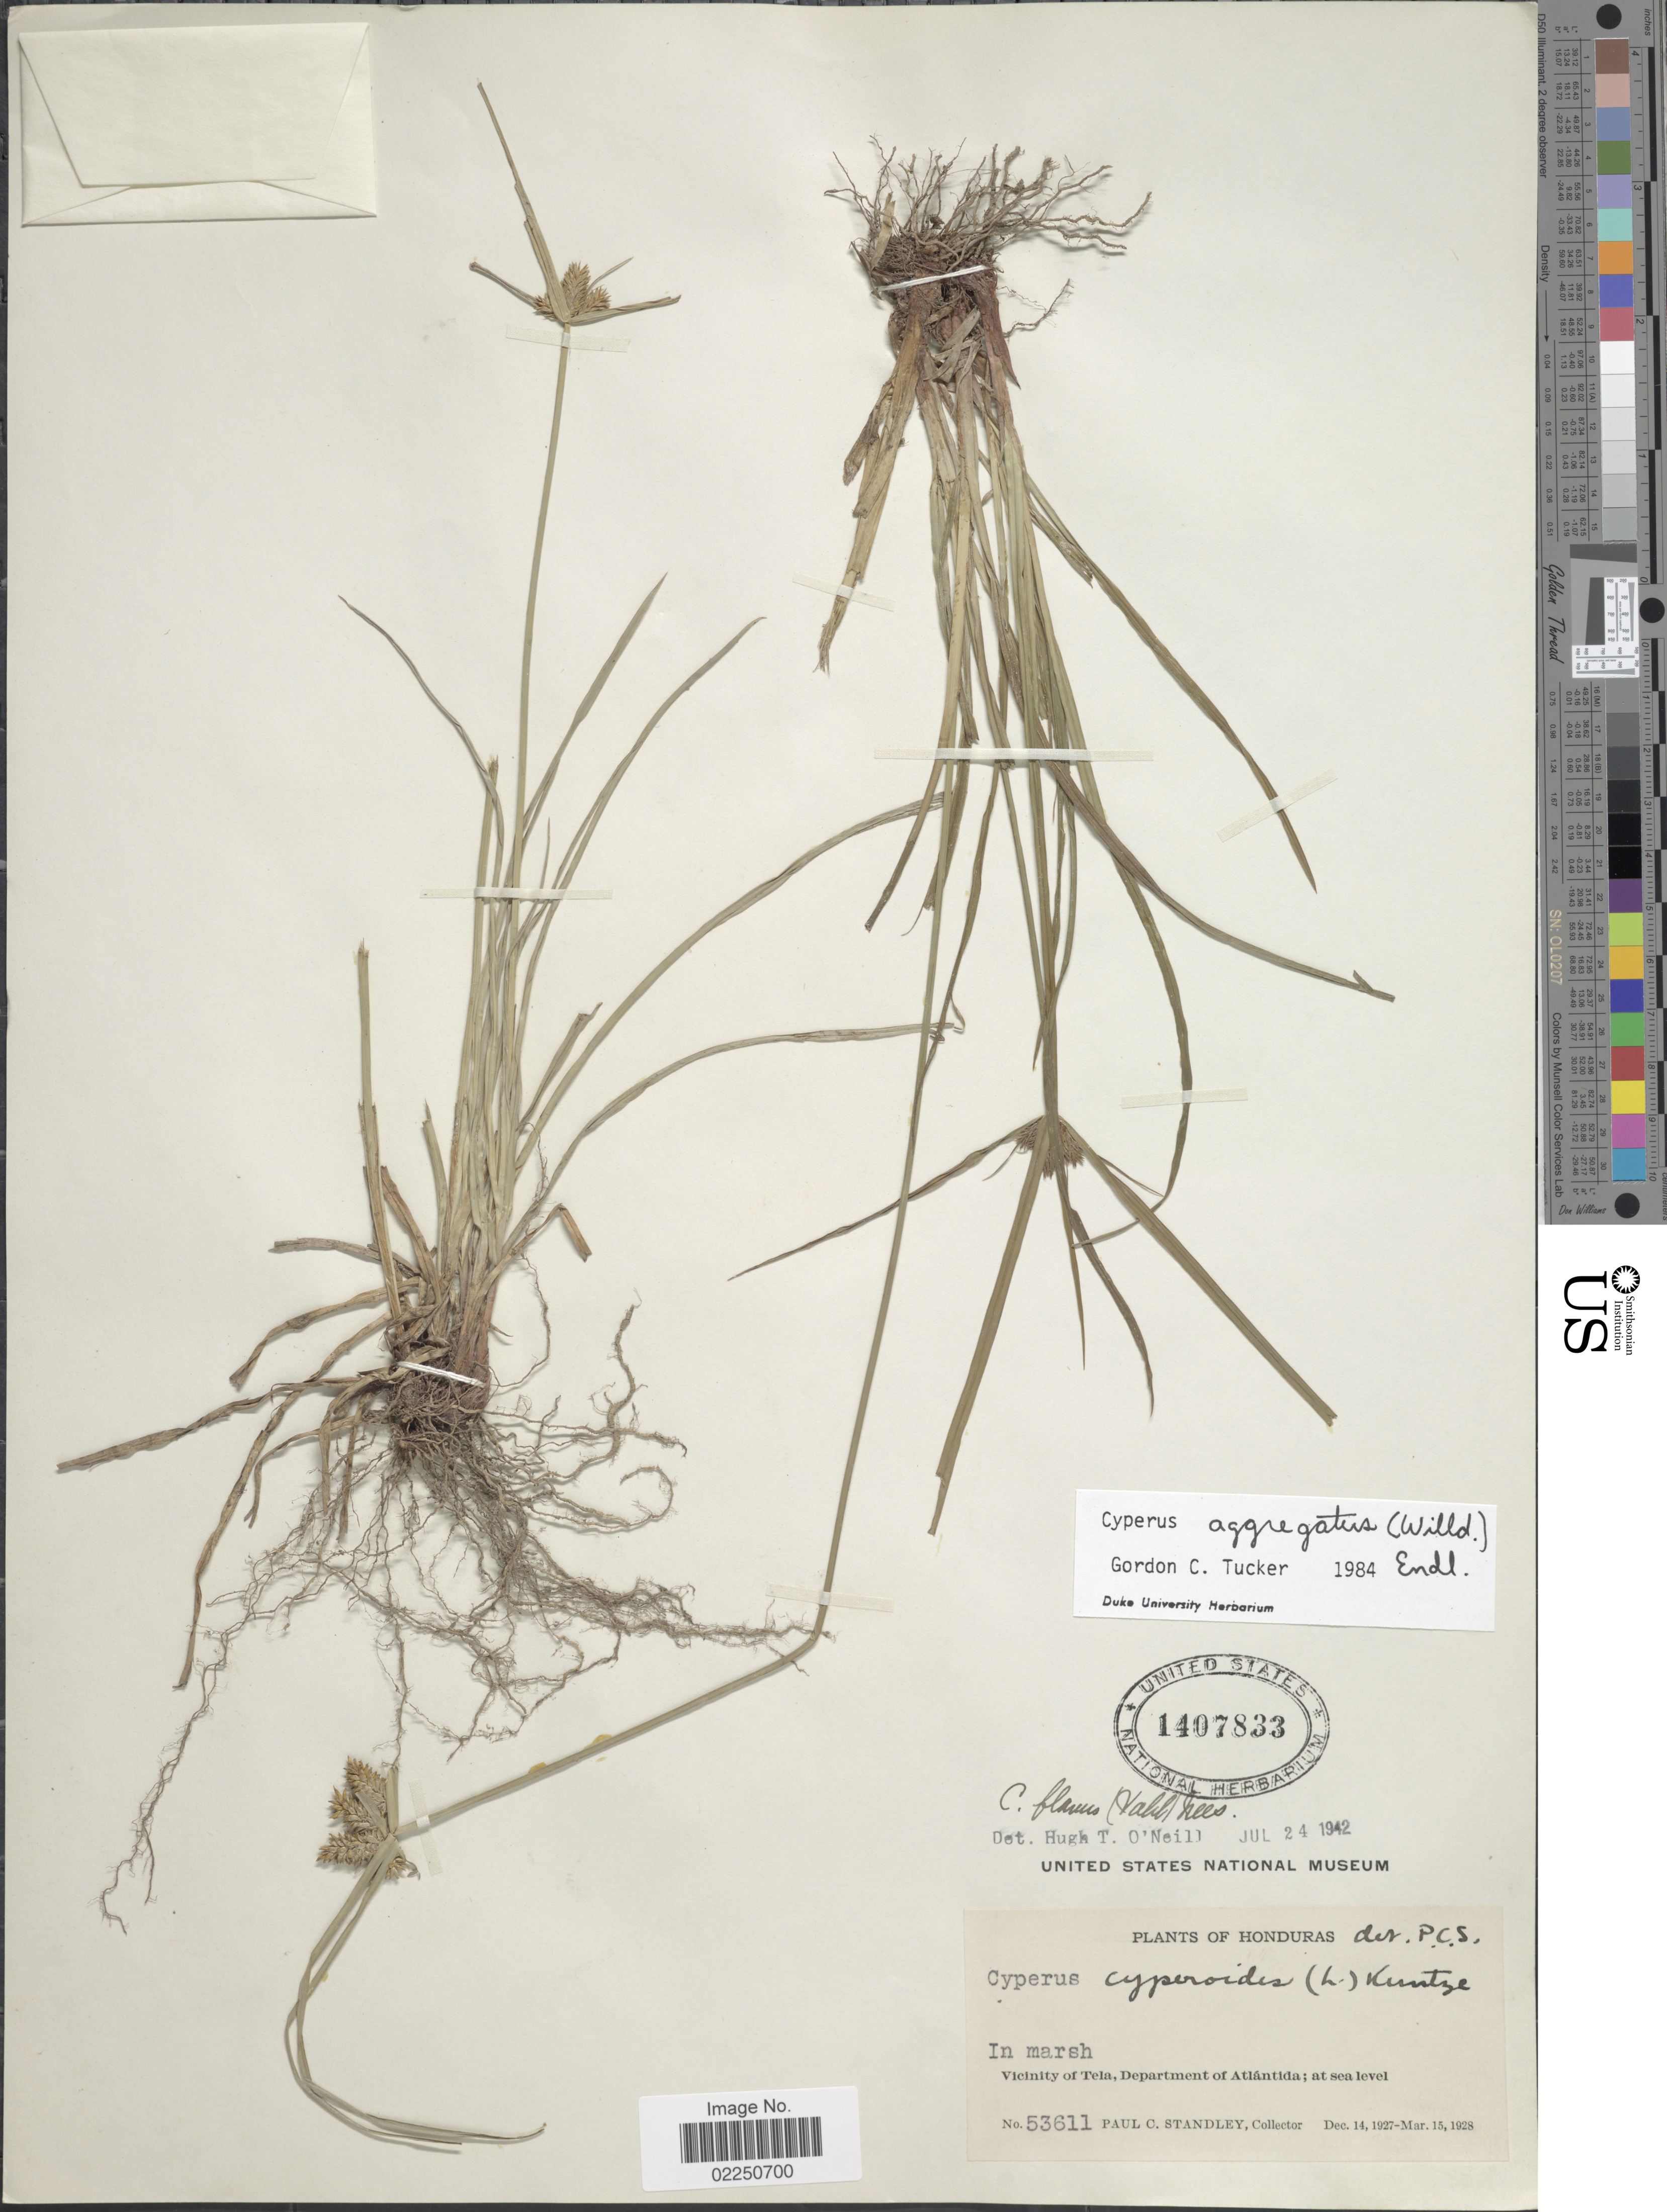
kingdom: Plantae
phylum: Tracheophyta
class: Liliopsida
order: Poales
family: Cyperaceae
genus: Cyperus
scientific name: Cyperus aggregatus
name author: (Willd.) Endl.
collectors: P. C. Standley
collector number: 53611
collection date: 1927-12-14/1928-03-15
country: Honduras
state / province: Atlántida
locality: Vicinity of Tela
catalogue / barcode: US 1407833